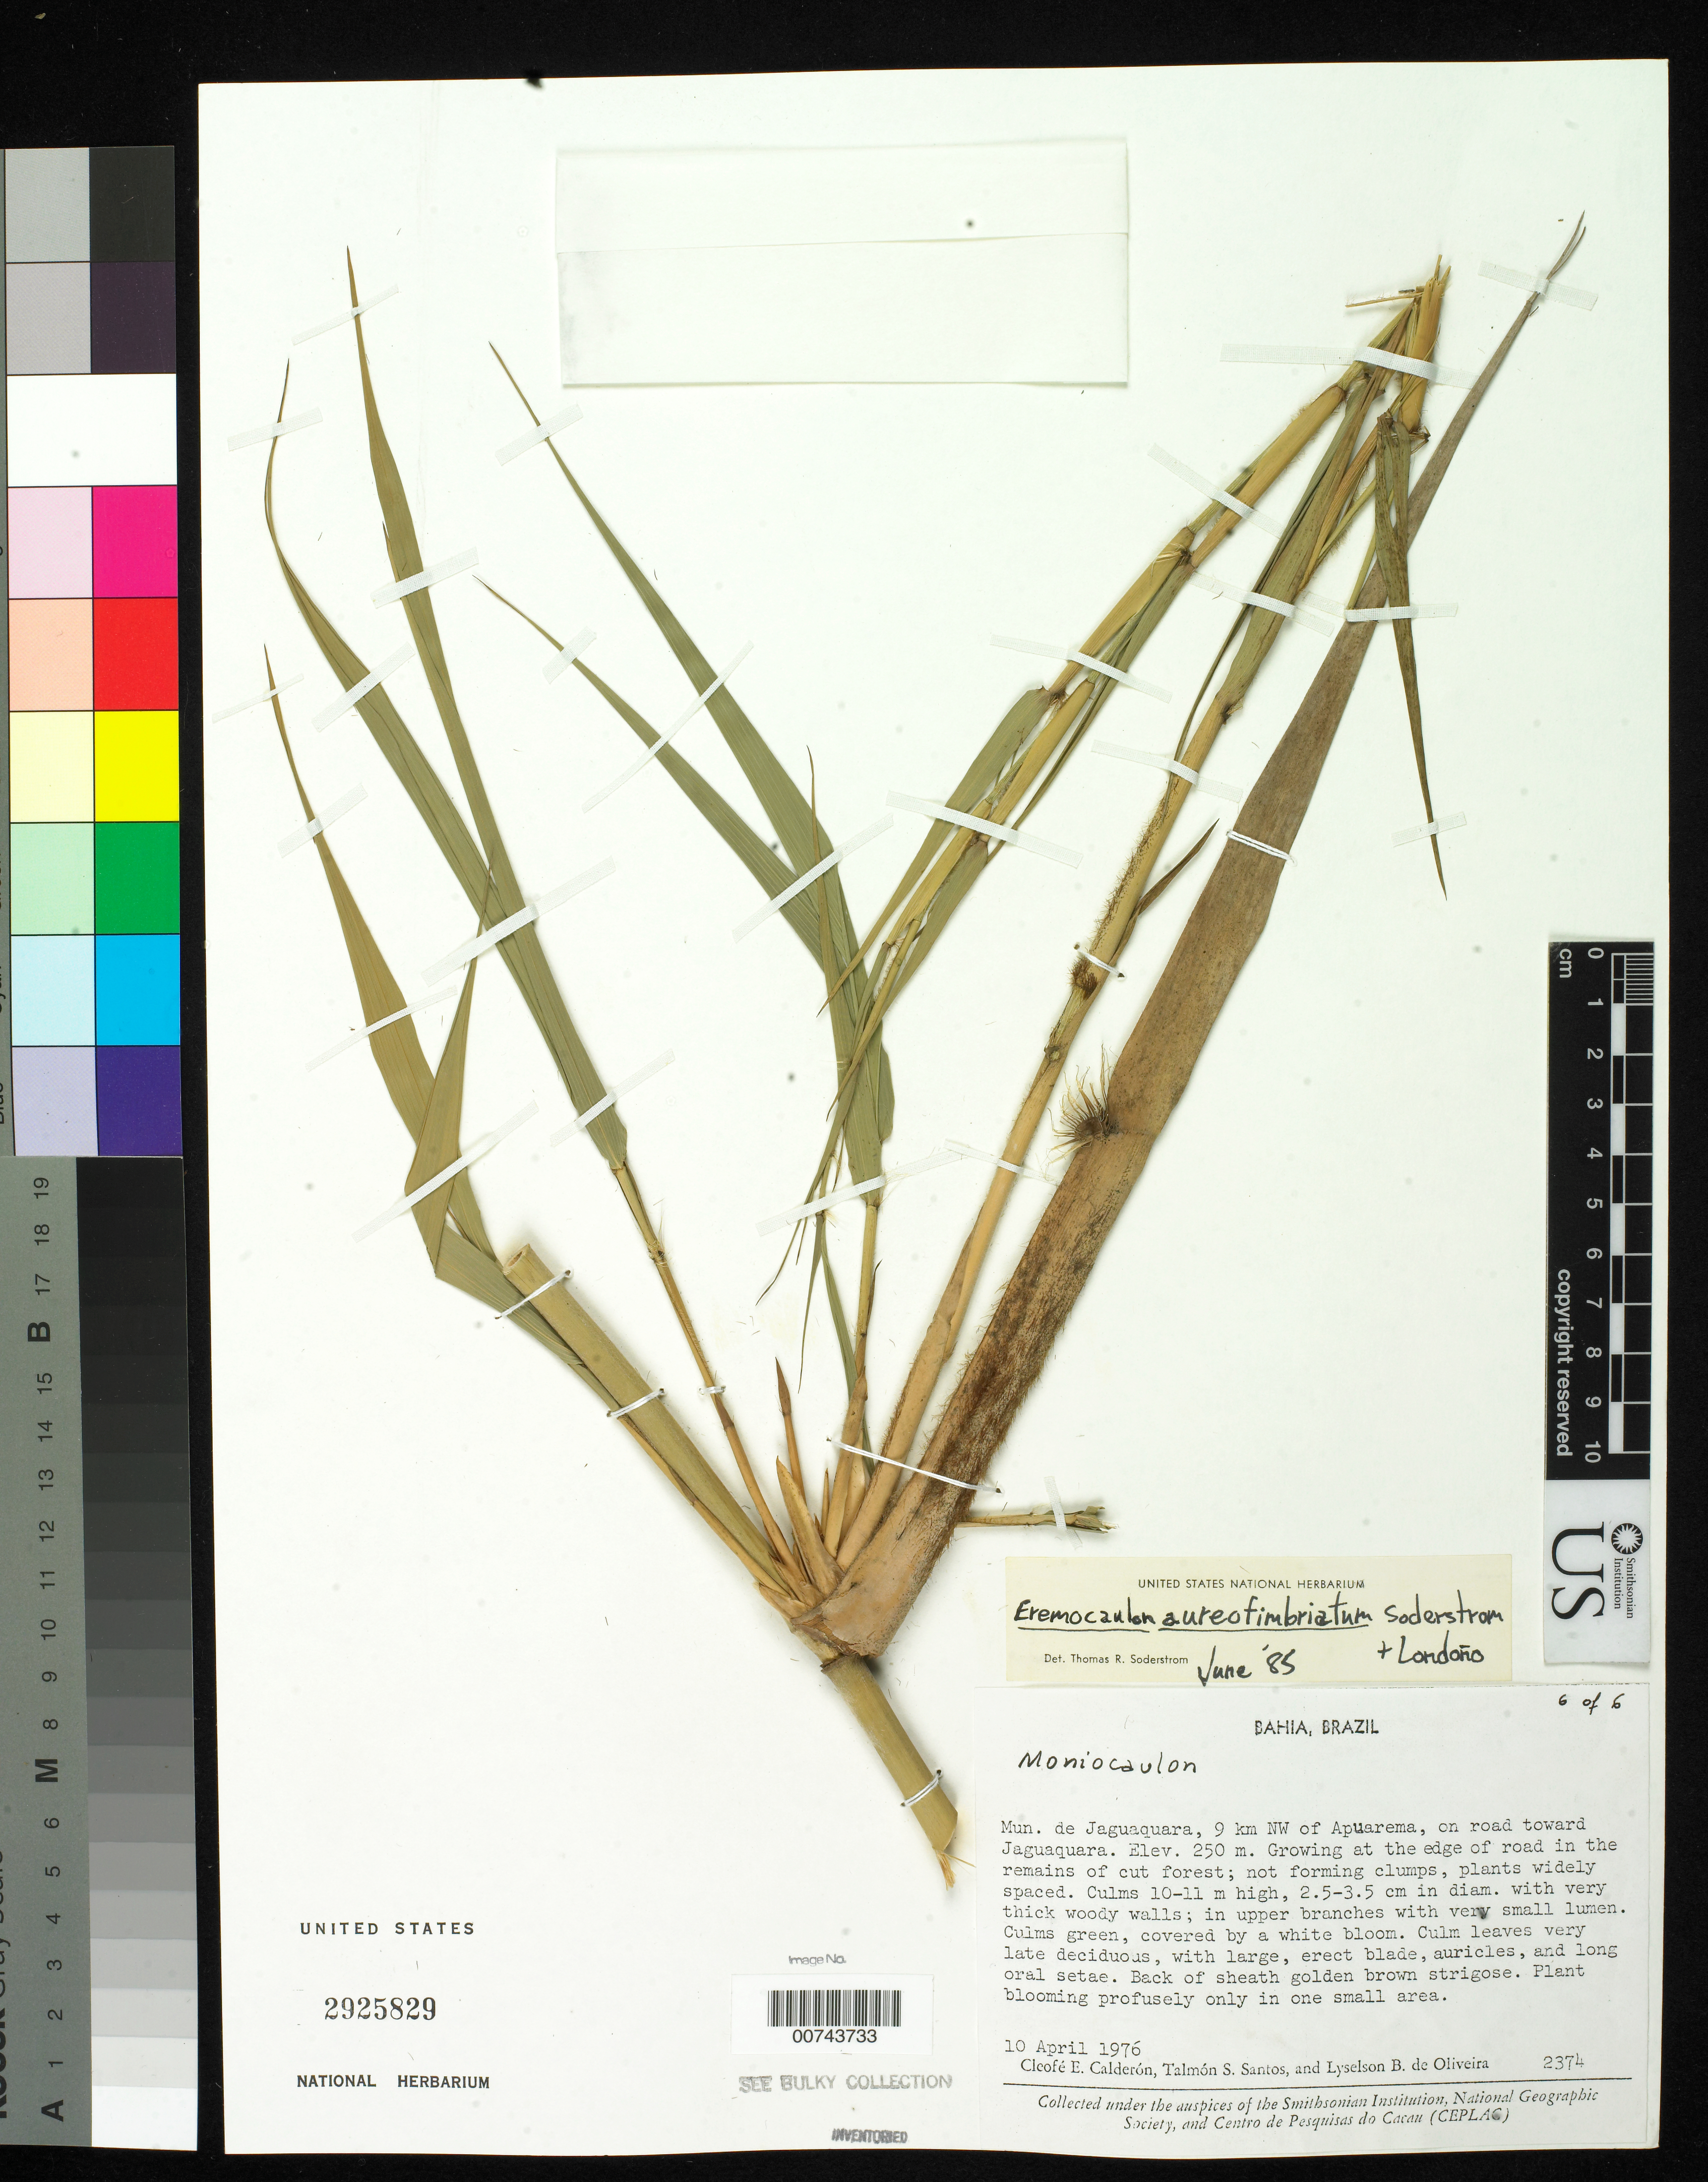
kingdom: Plantae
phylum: Tracheophyta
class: Liliopsida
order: Poales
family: Poaceae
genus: Eremocaulon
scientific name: Eremocaulon aureofimbriatum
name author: Soderstr. & Londoño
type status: Isotype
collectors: C. E. Calderón, T. S. Santos & L. de Oliveira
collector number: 2374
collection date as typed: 10 Apr 1976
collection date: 1976-04-10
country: Brazil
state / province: Bahia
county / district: Jaguaquara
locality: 9 km NW of Apuarema, on rd. to Jaguaquara.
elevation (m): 250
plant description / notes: Additional type material filed separately with bulky bamboos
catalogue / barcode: US 2925829